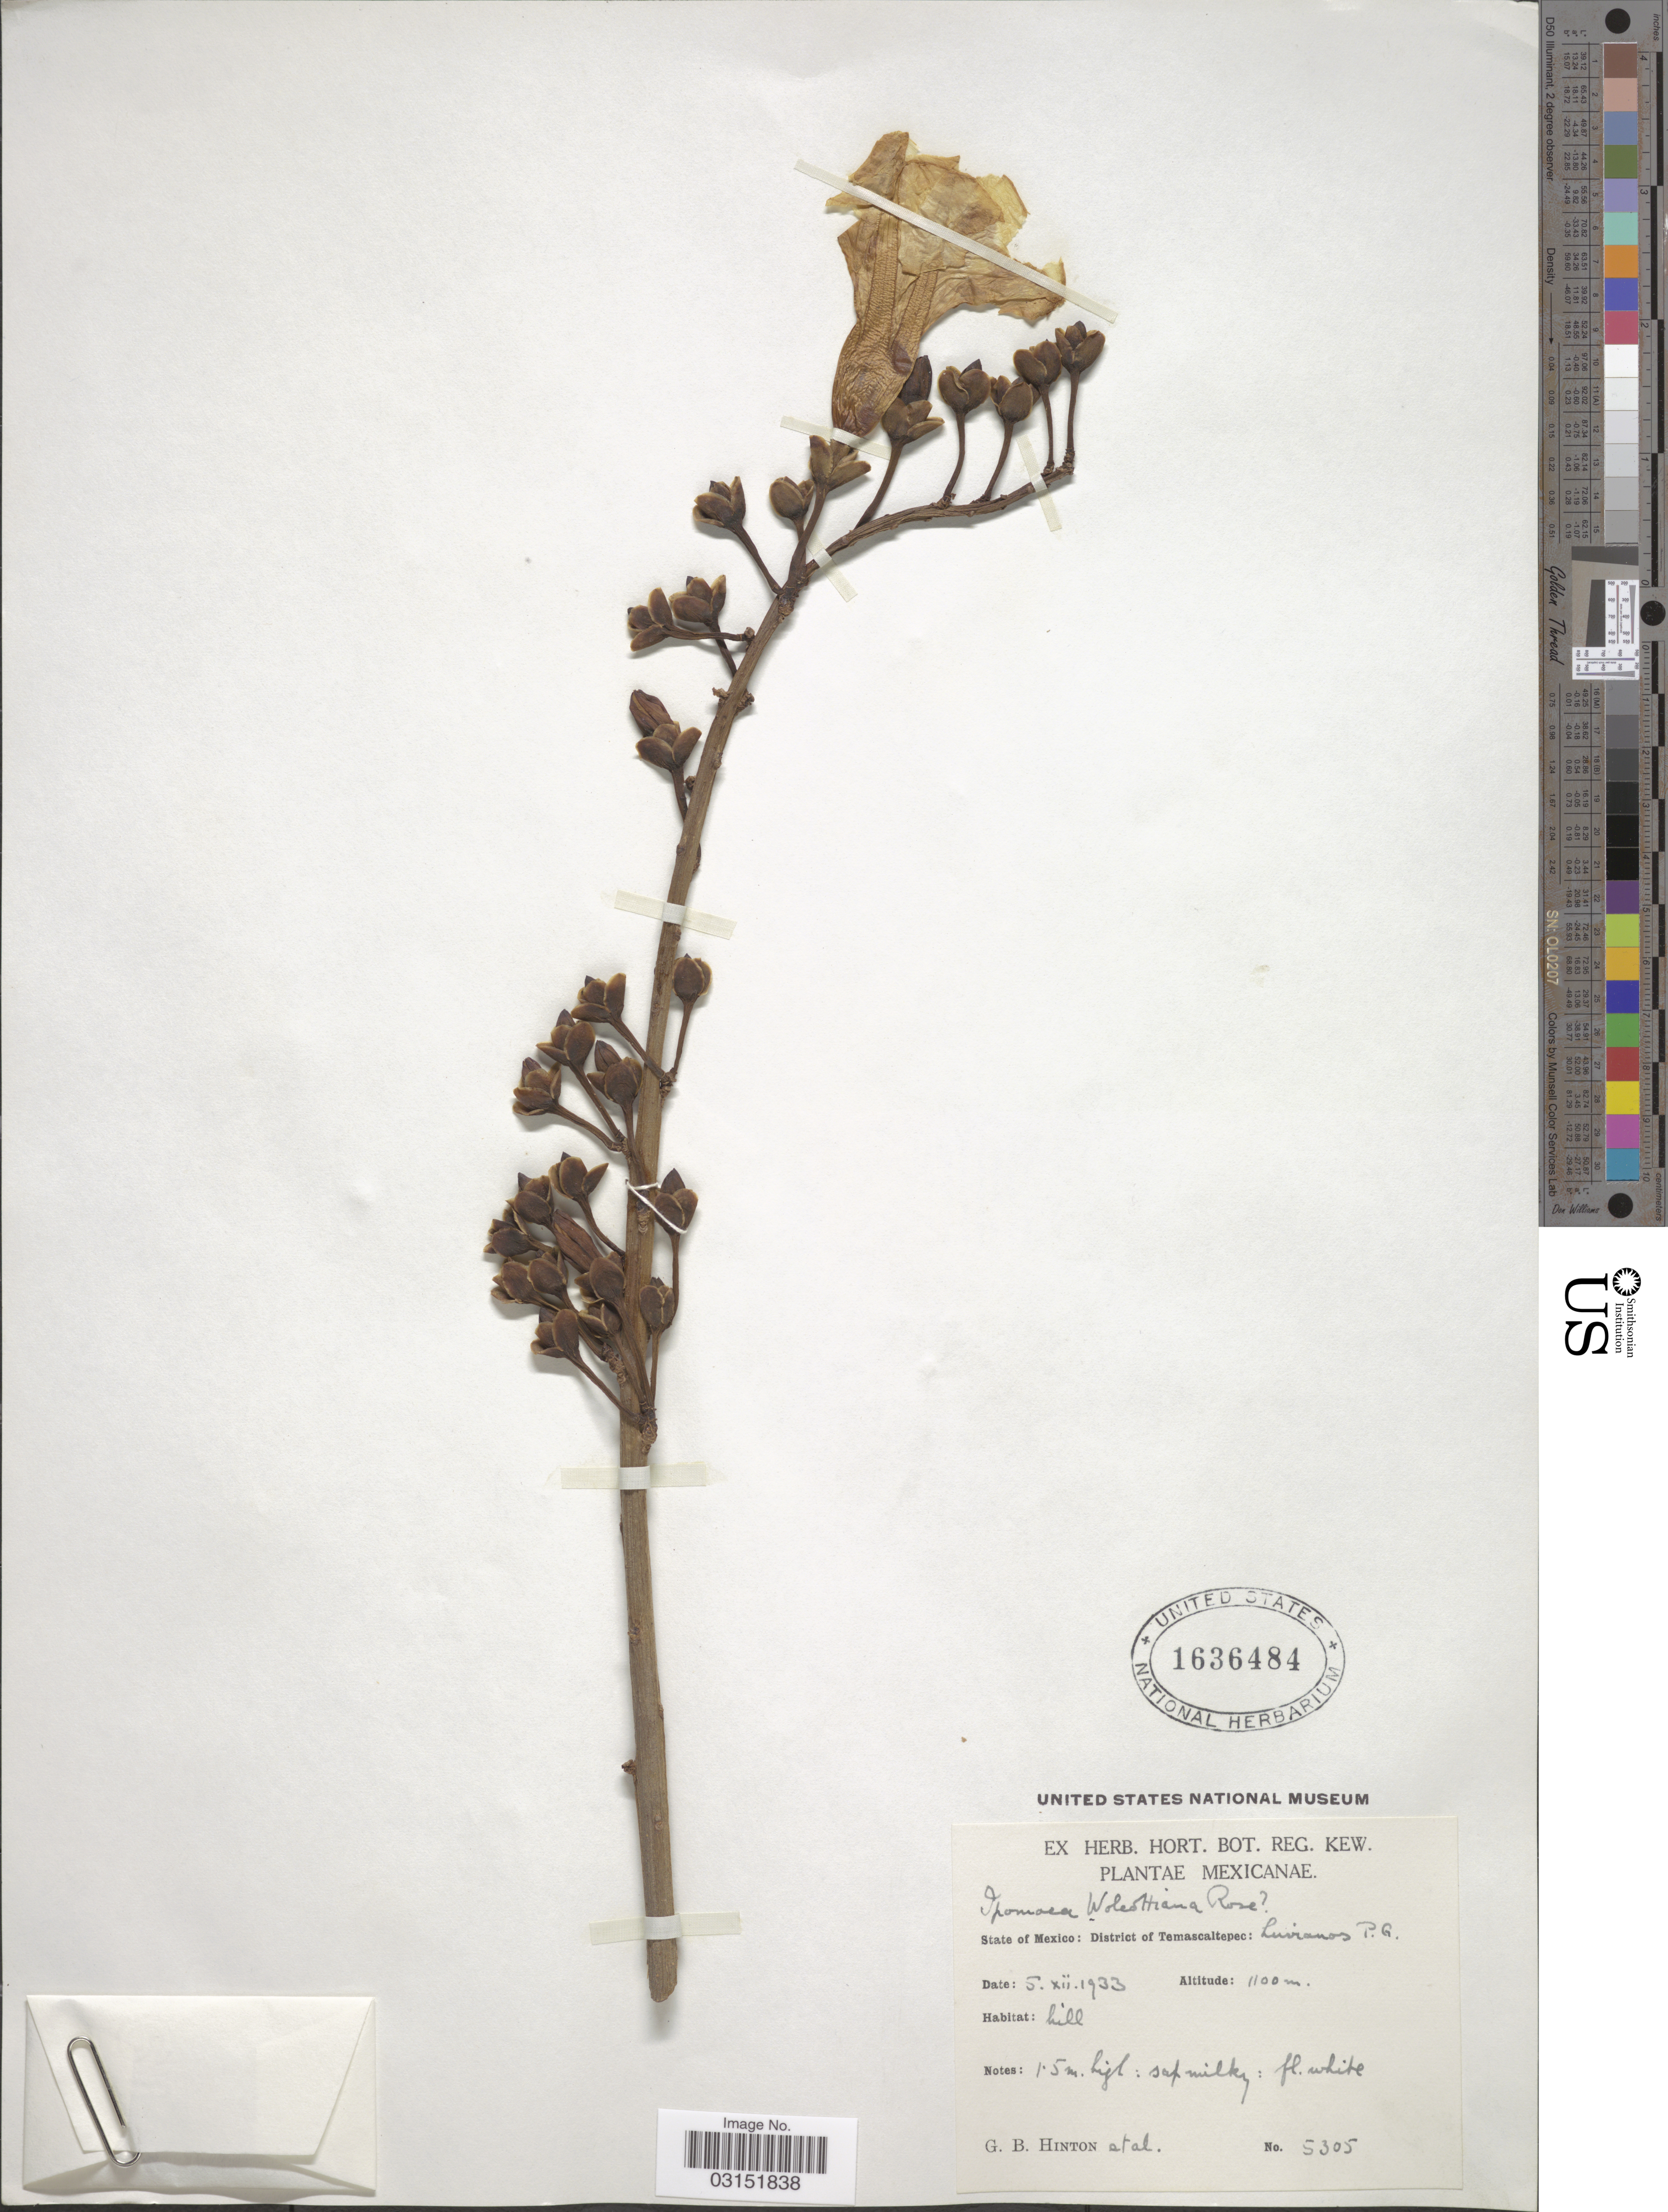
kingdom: Plantae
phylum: Tracheophyta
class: Magnoliopsida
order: Solanales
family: Convolvulaceae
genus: Ipomoea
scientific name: Ipomoea wolcottiana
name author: Rose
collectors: G. B. Hinton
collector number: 5305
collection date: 1933-12-05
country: Mexico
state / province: México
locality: District of Temascaltepec. Luvianos P.G.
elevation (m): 1100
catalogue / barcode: US 1636484